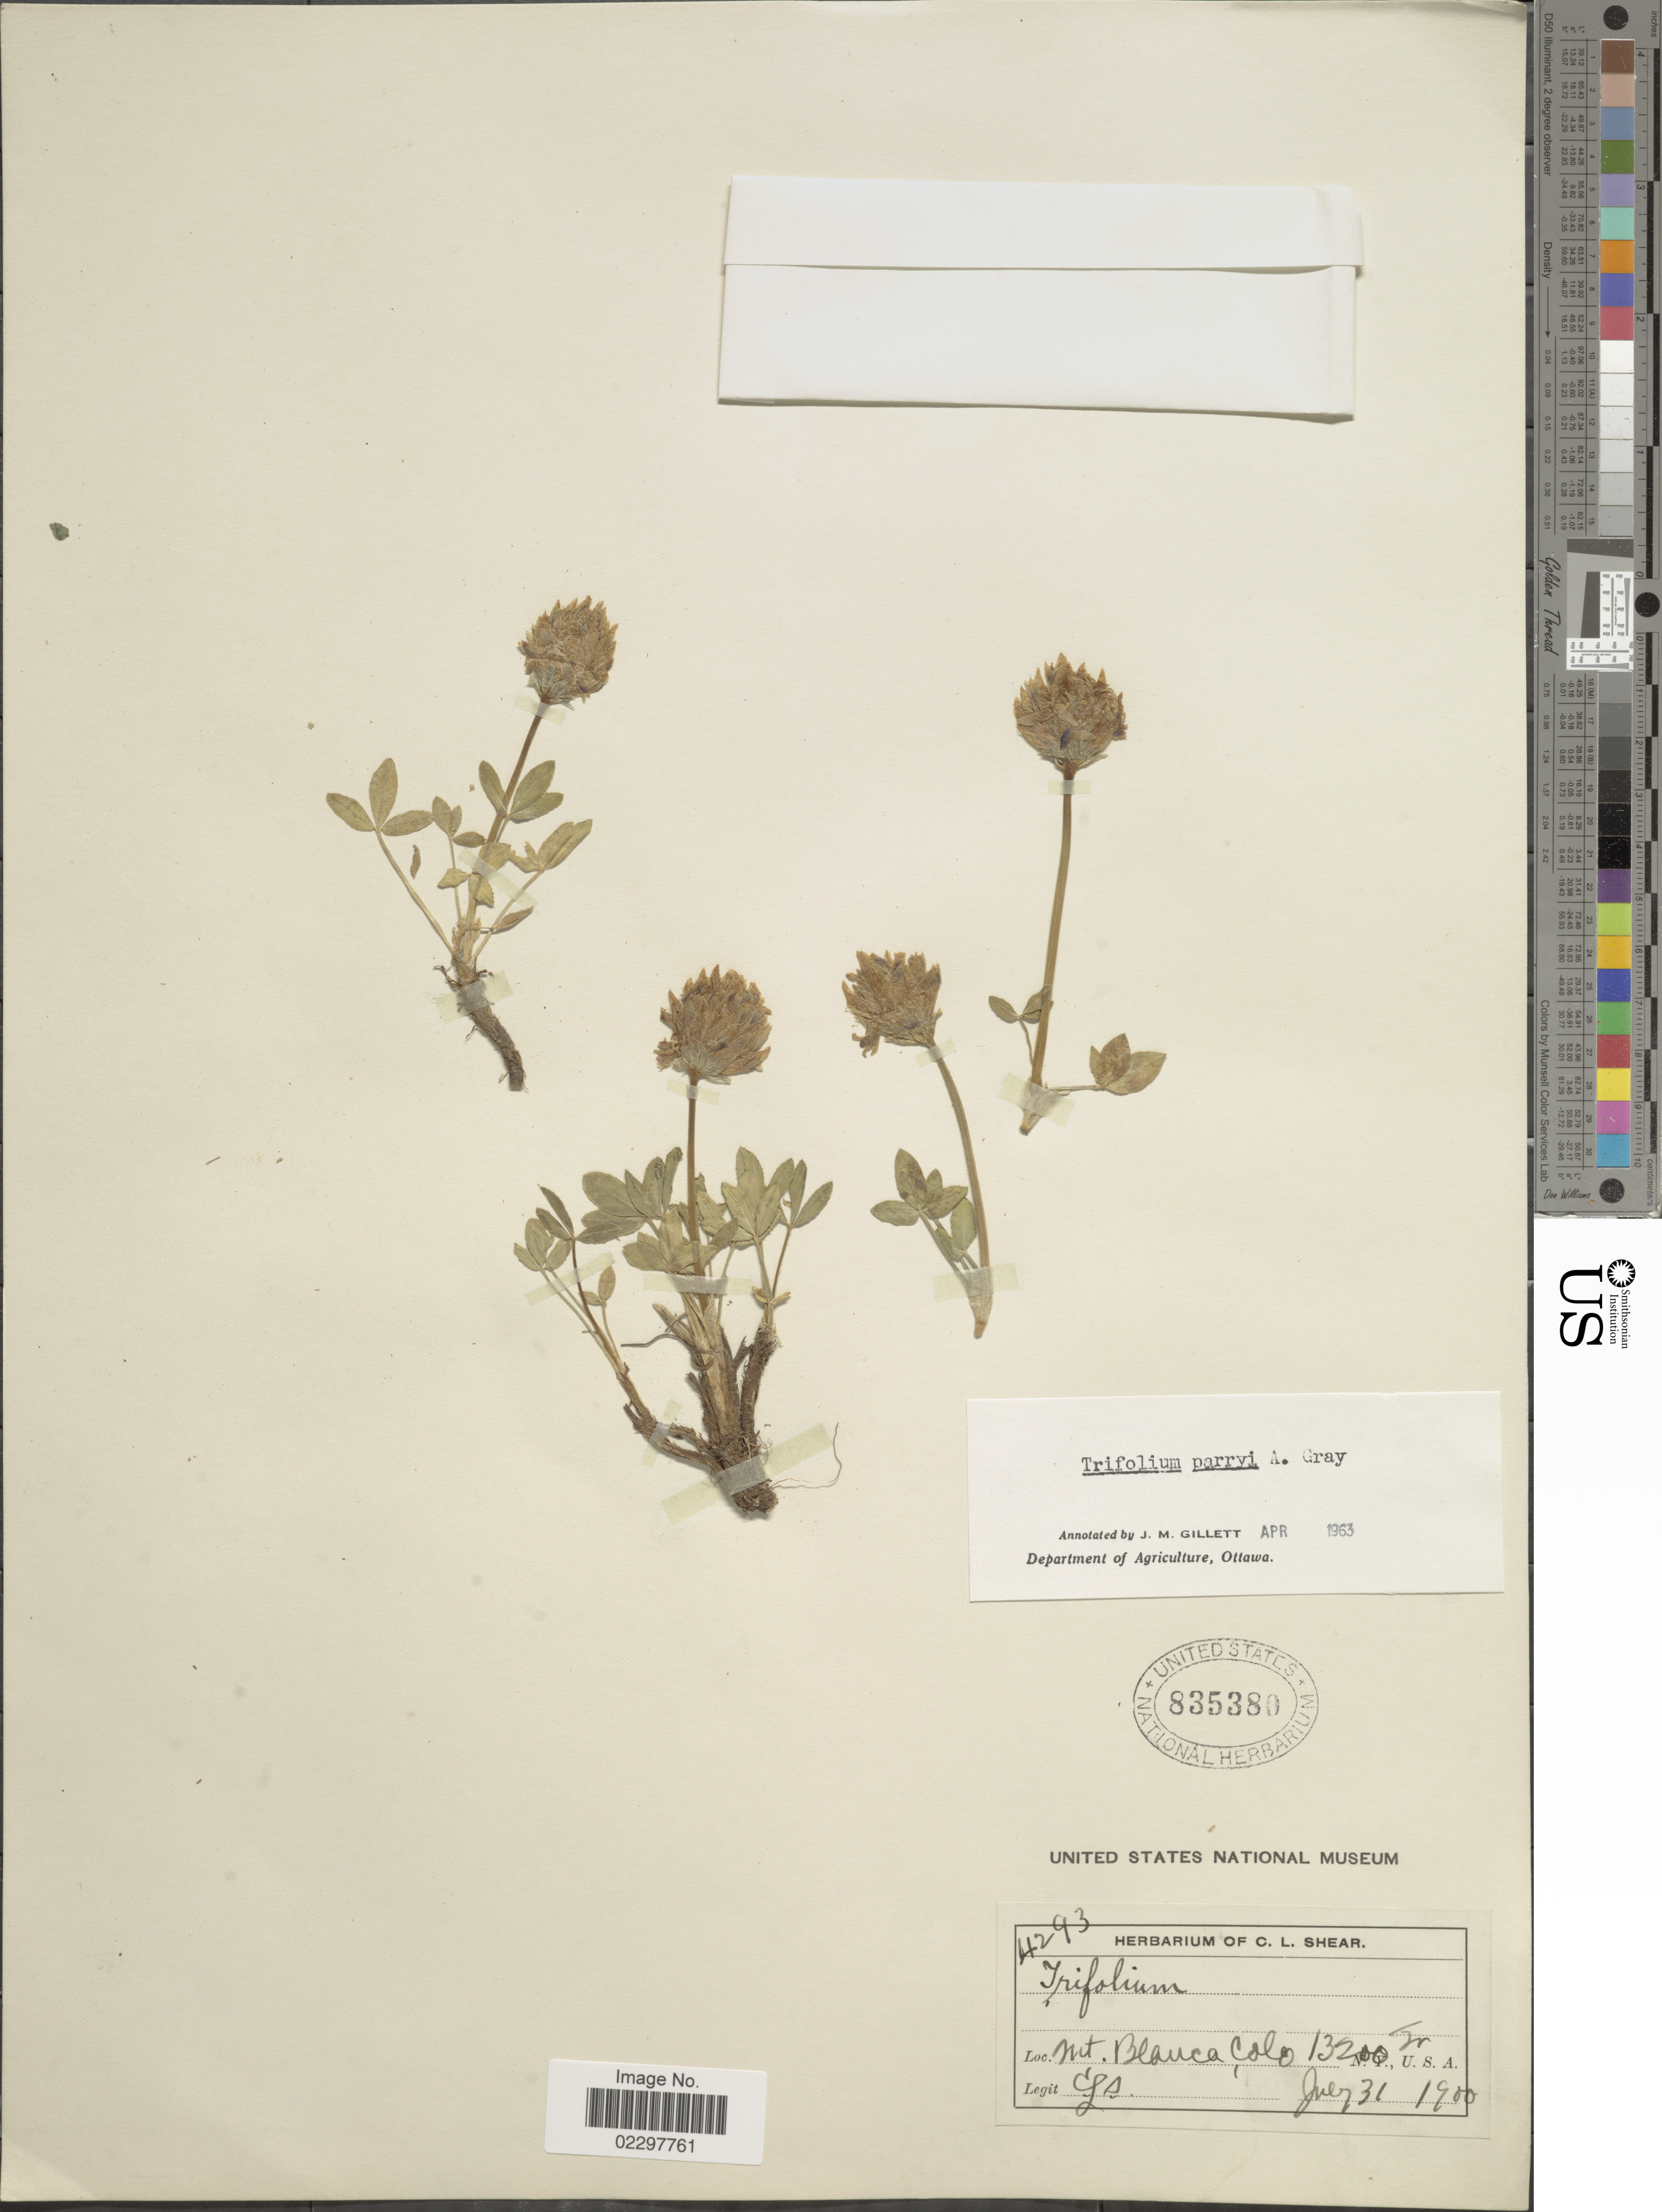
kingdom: Plantae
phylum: Tracheophyta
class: Magnoliopsida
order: Fabales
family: Fabaceae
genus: Trifolium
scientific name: Trifolium parryi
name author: A. Gray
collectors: C. L. Shear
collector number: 4293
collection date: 1900-07-31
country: United States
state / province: Colorado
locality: Mt Blanca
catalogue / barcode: US 835380